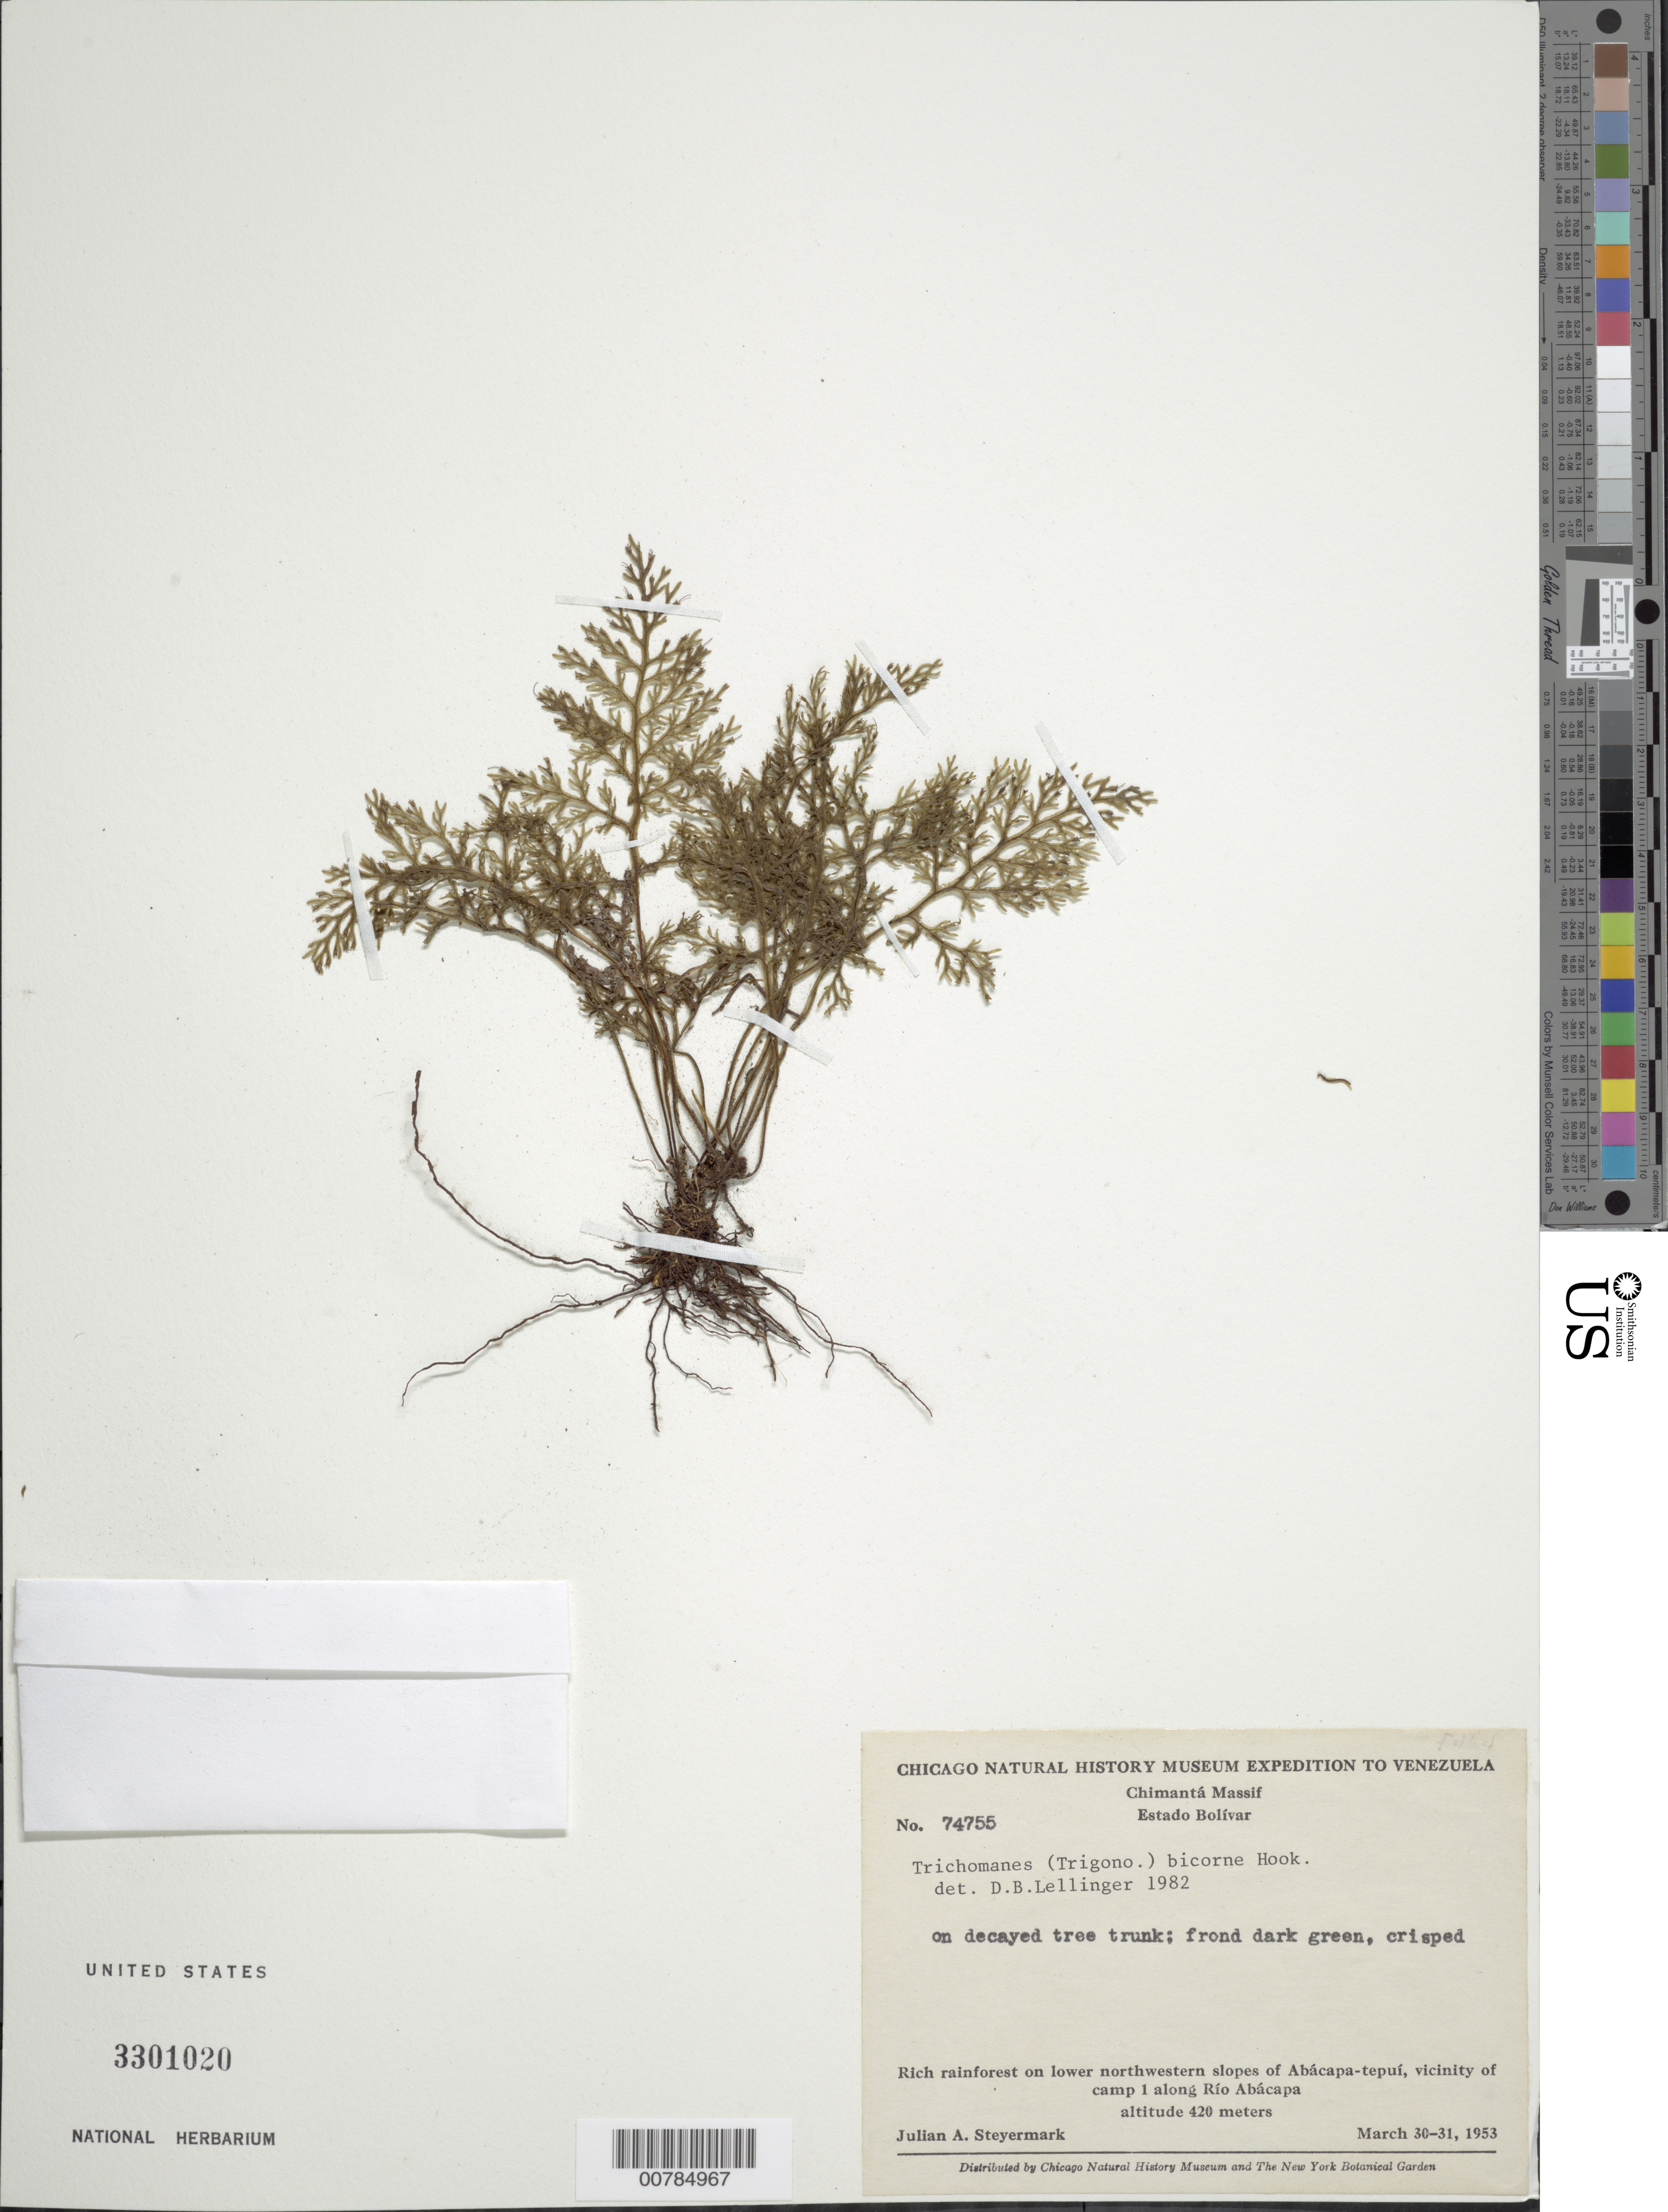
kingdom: Plantae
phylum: Tracheophyta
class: Polypodiopsida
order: Hymenophyllales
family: Hymenophyllaceae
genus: Trichomanes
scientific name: Trichomanes bicorne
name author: Hook.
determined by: Lellinger, David B., (BOT), Smithsonian Institution - National Museum of Natural History (UNITED STATES)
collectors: J. Steyermark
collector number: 74755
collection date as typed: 30-Mar-53 to 31-Mar-53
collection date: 1953-03-30/1953-03-31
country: Venezuela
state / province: Bolívar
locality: Chimantá Massif, lower NW-slopes of Abácapa-tepuí, vicinity of camp 1 along Río Abácapa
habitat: Rich rainforest; on decayed tree trunk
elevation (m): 420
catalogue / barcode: US 3301020